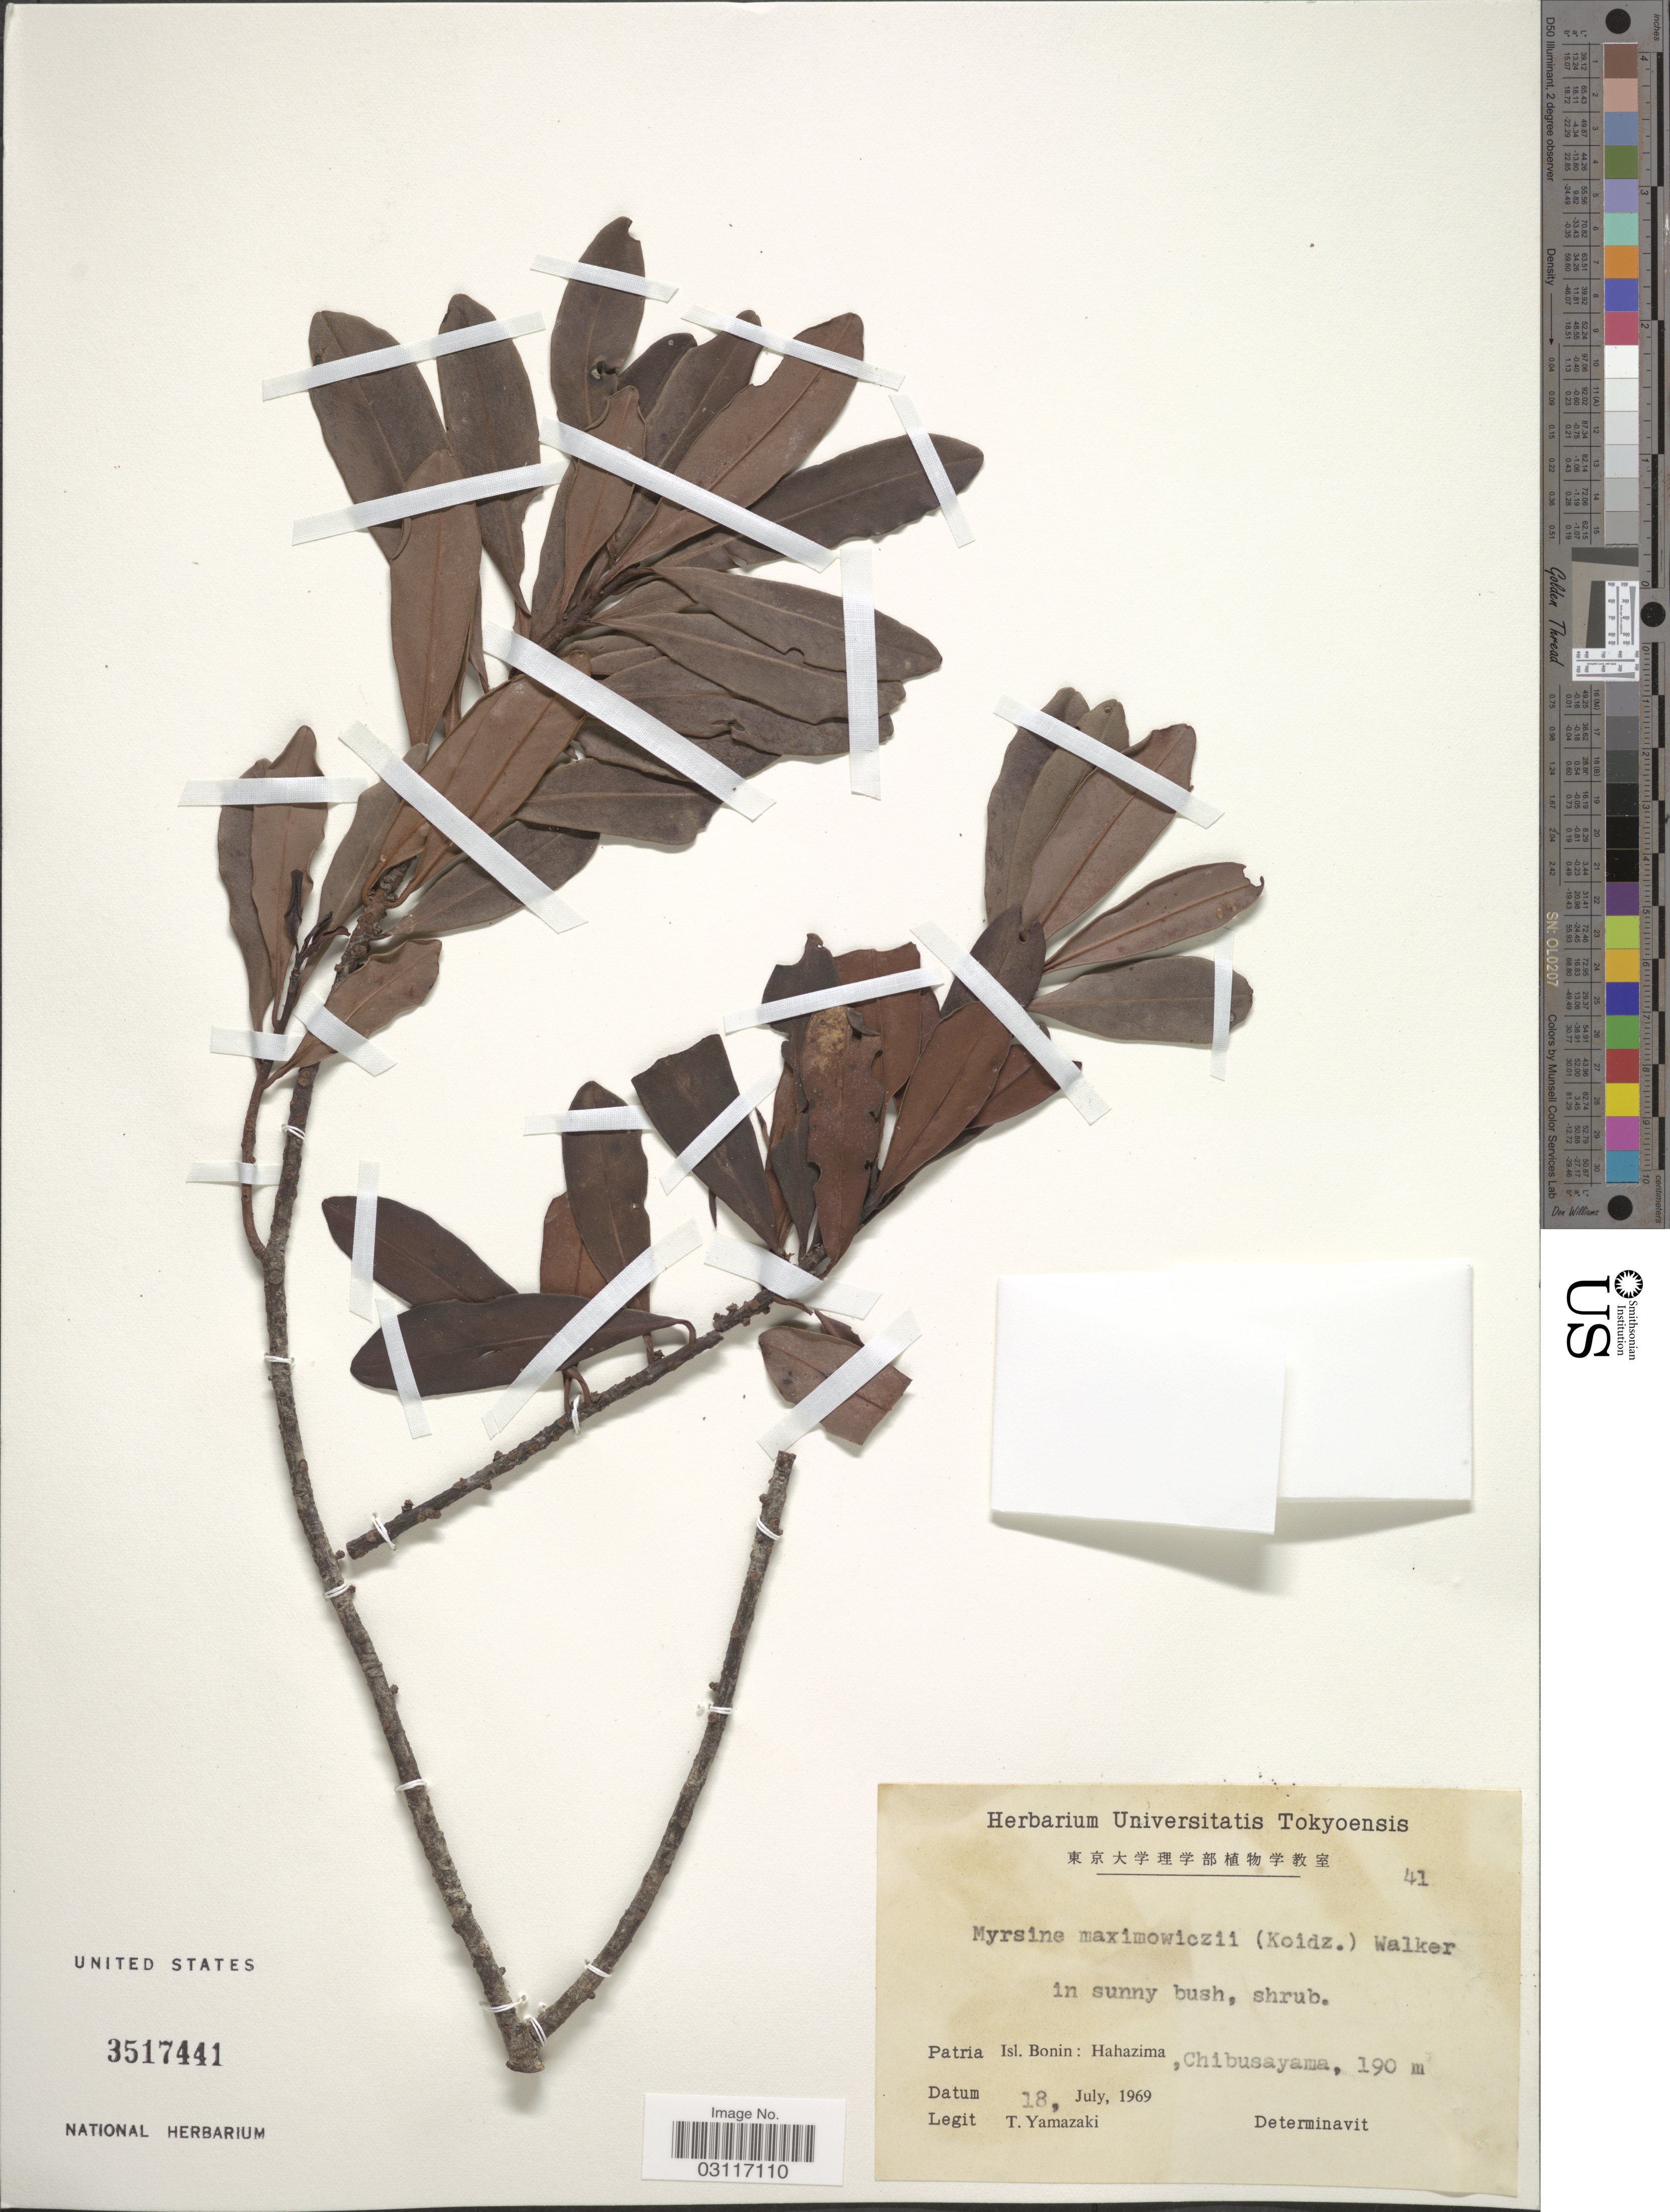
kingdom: Plantae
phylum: Tracheophyta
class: Magnoliopsida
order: Ericales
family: Primulaceae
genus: Myrsine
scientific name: Myrsine maximowiczii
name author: (Koidz.) E. Walker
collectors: T. Yamazaki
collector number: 41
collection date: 1969-07-18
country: Japan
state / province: Tokyo, Federal City of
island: Bonin Islands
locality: Patria Isl. Bonin: Hahazima, Chibusayama.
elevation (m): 190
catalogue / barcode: US 3517441